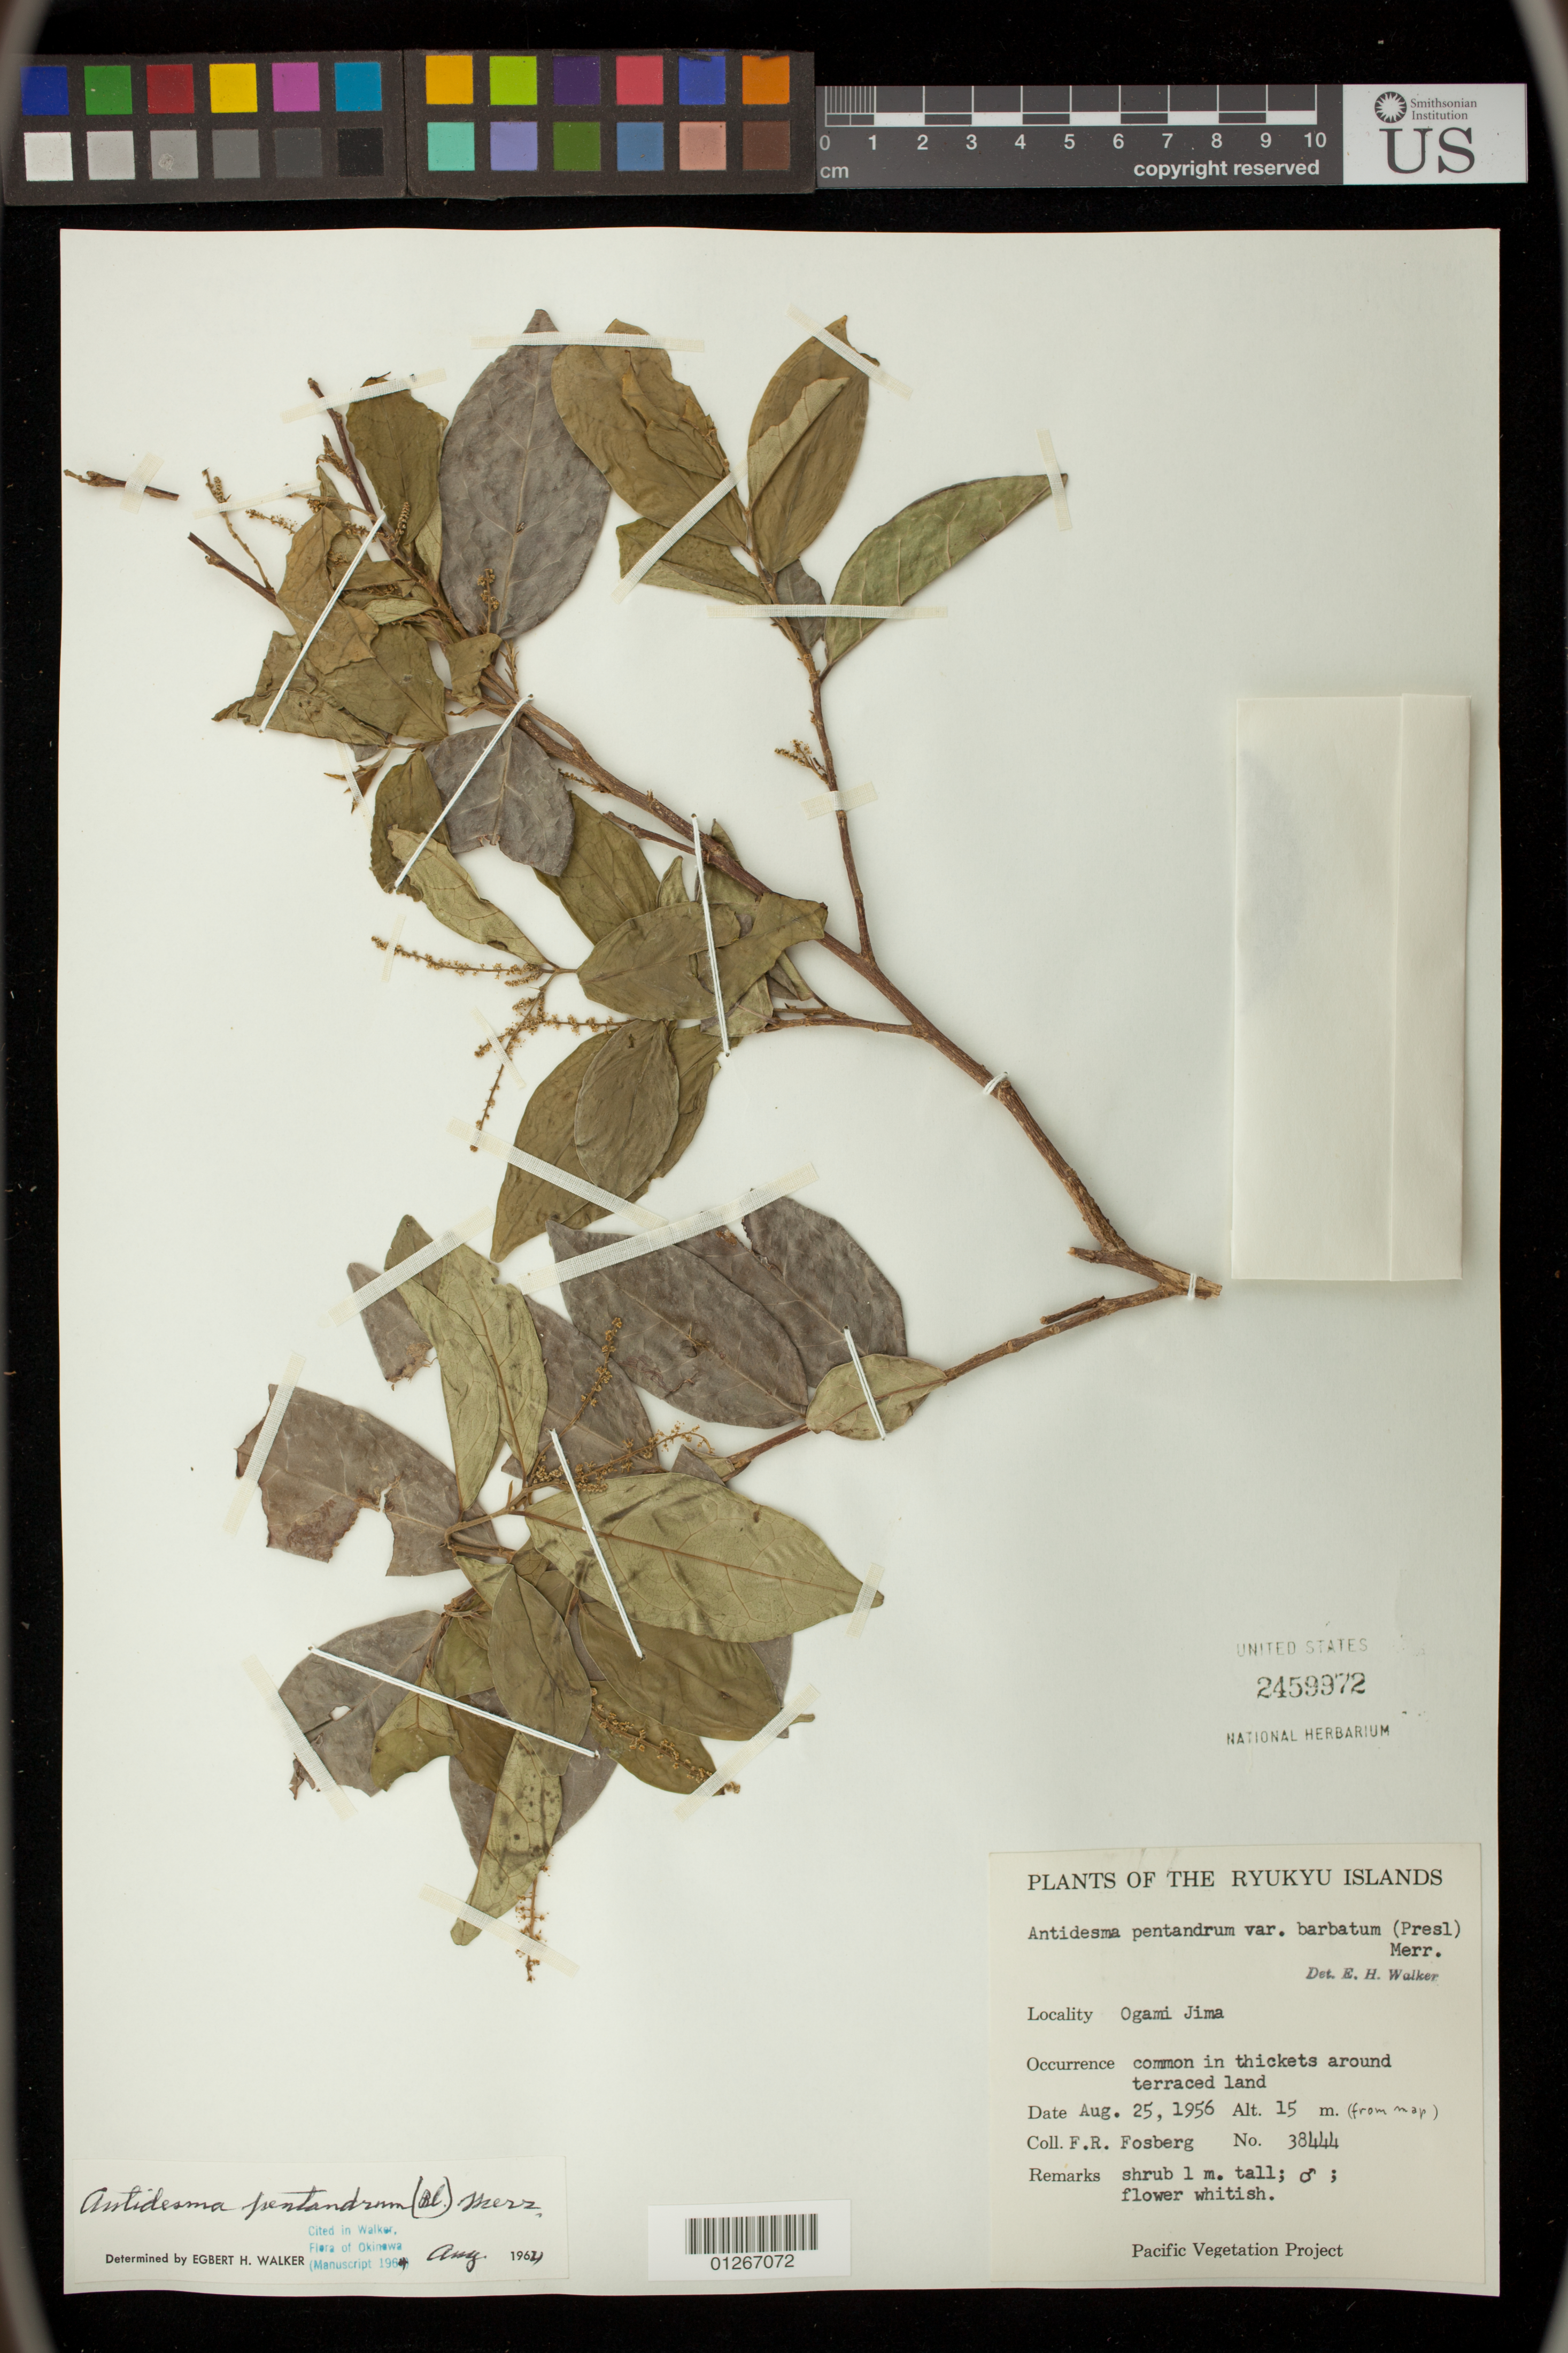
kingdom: Plantae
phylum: Tracheophyta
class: Magnoliopsida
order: Malpighiales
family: Phyllanthaceae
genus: Antidesma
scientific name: Antidesma pentandrum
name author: (Blanco) Merr.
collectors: F. R. Fosberg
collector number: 38444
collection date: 1956-08-25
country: Japan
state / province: Okinawa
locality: Ryukyu Islands, Ogami Jima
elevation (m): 15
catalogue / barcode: US 2459972